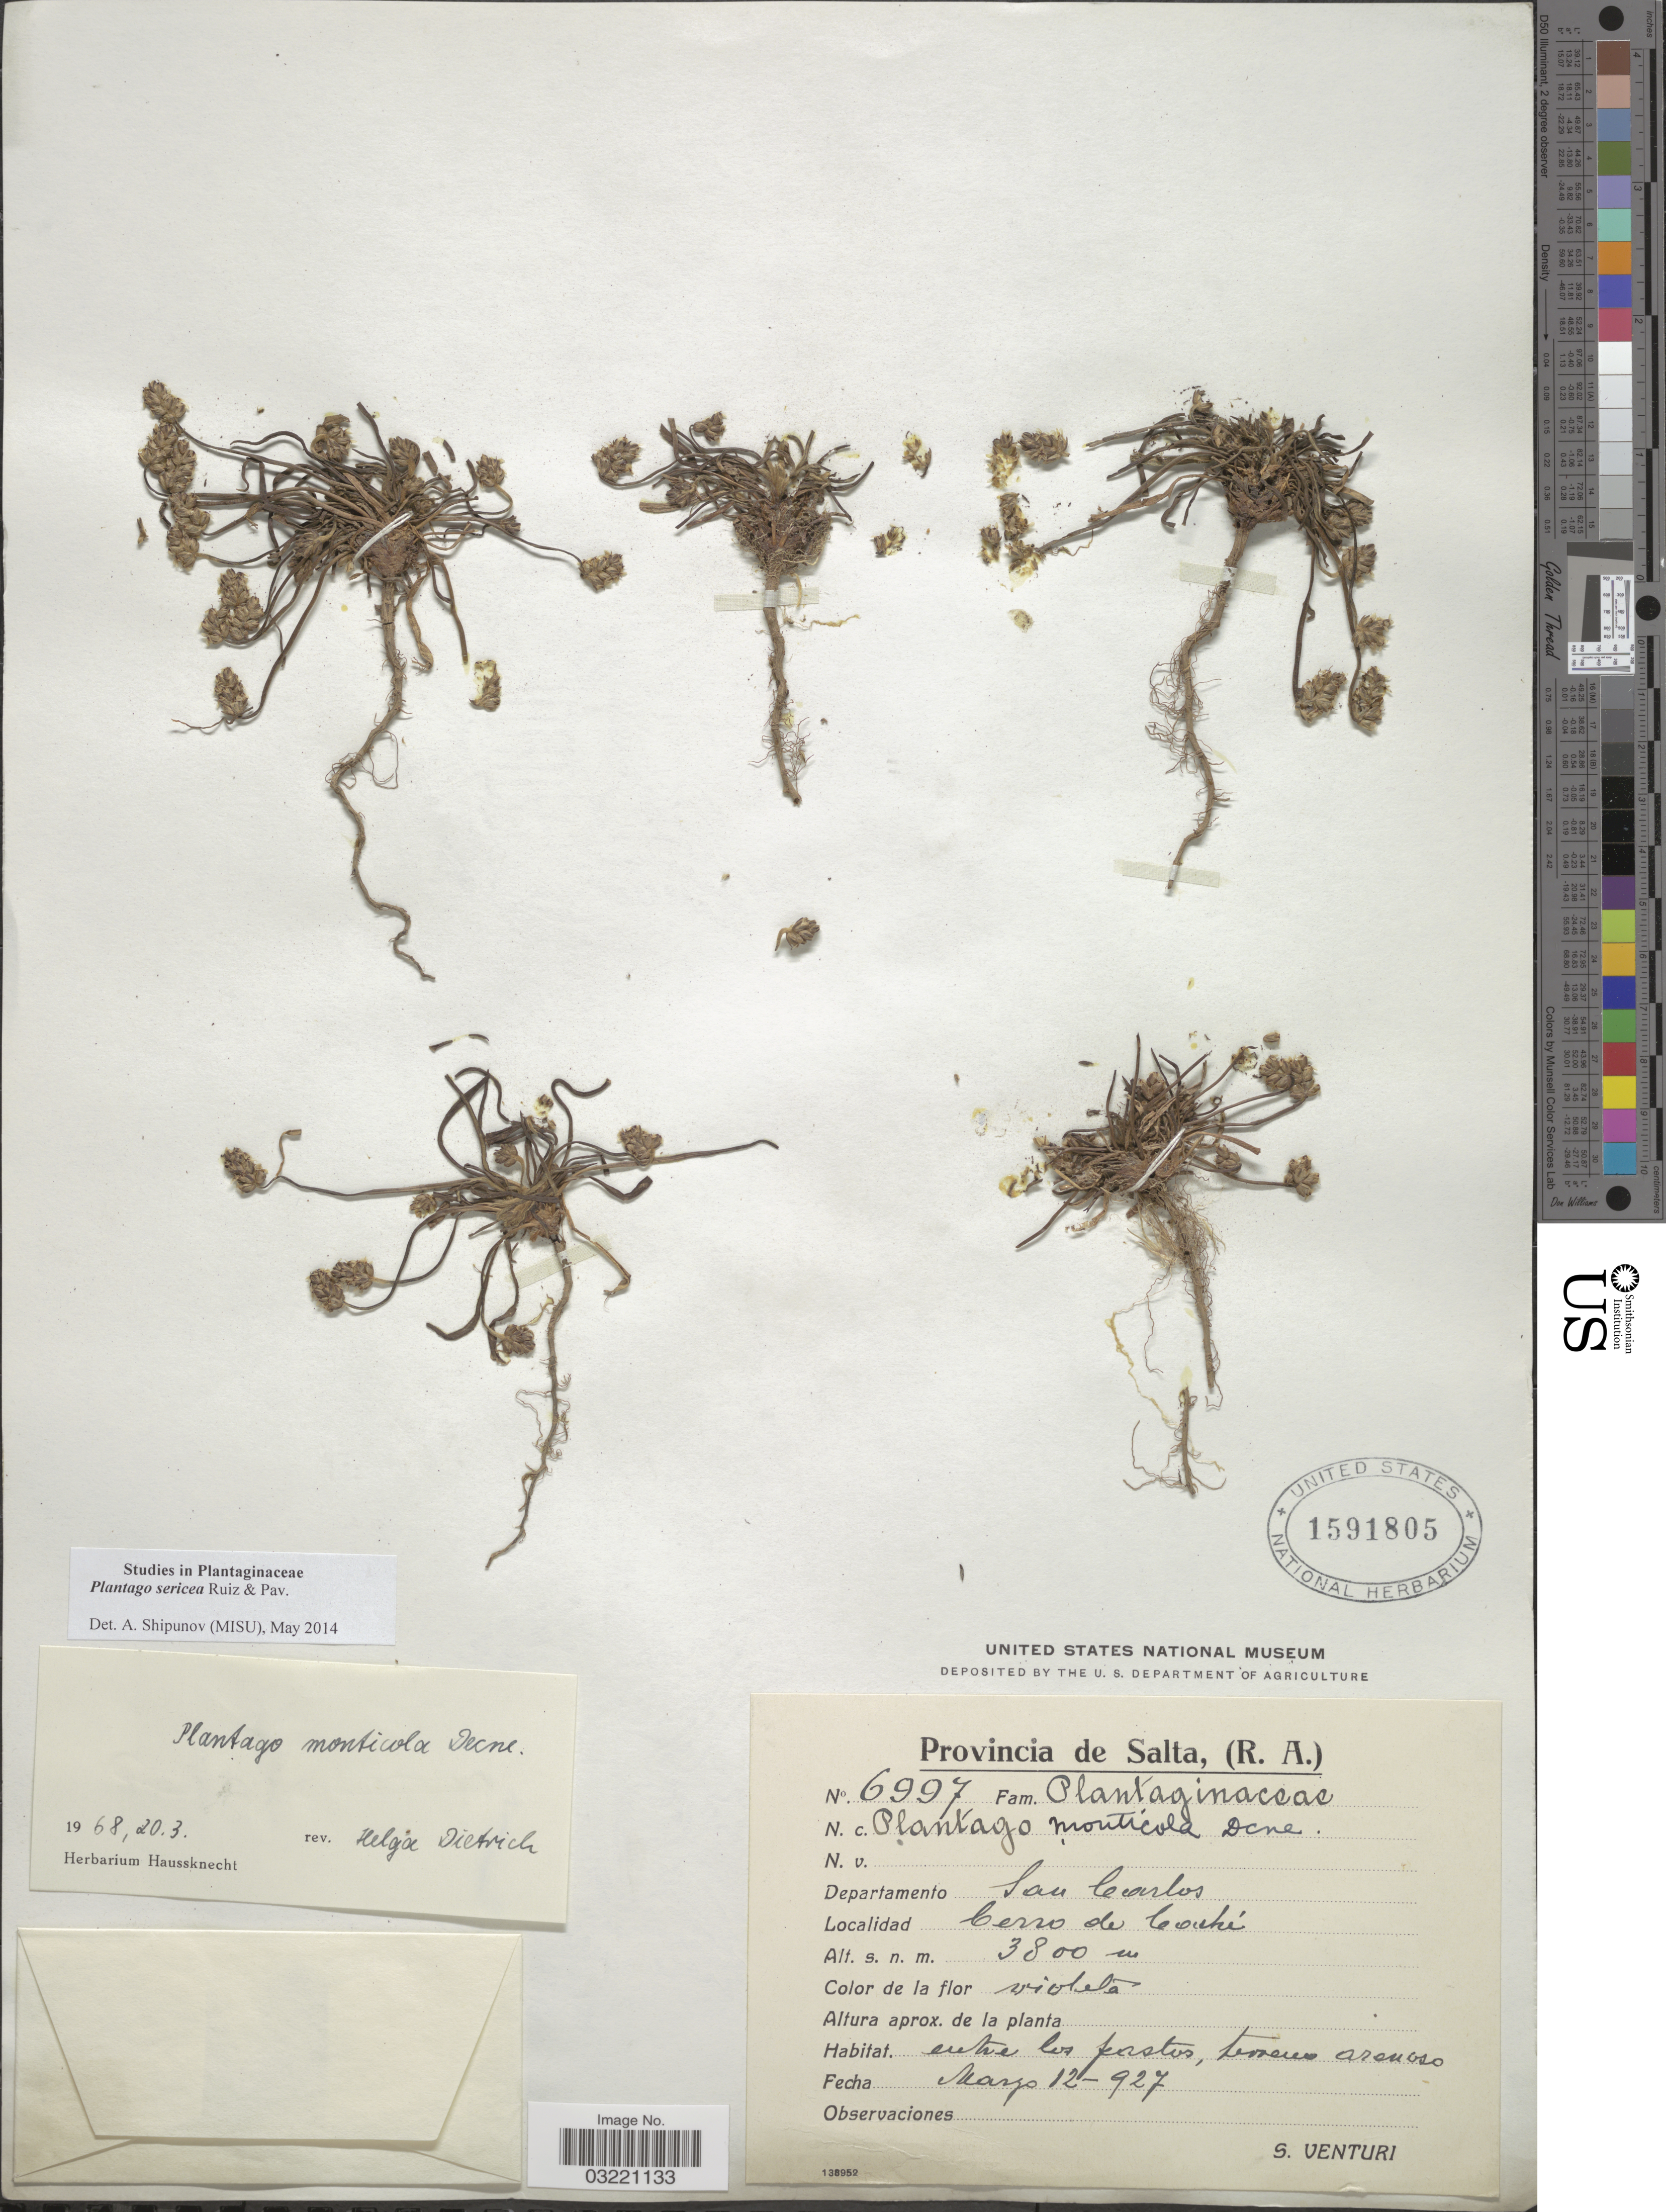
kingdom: Plantae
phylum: Tracheophyta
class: Magnoliopsida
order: Lamiales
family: Plantaginaceae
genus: Plantago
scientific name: Plantago sericea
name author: Ruiz & Pav.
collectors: S. Venturi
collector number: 6997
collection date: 1927-03-12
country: Argentina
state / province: Salta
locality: Departamento San Carlos, Cerro de Cachí.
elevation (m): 3800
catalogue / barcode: US 1591805